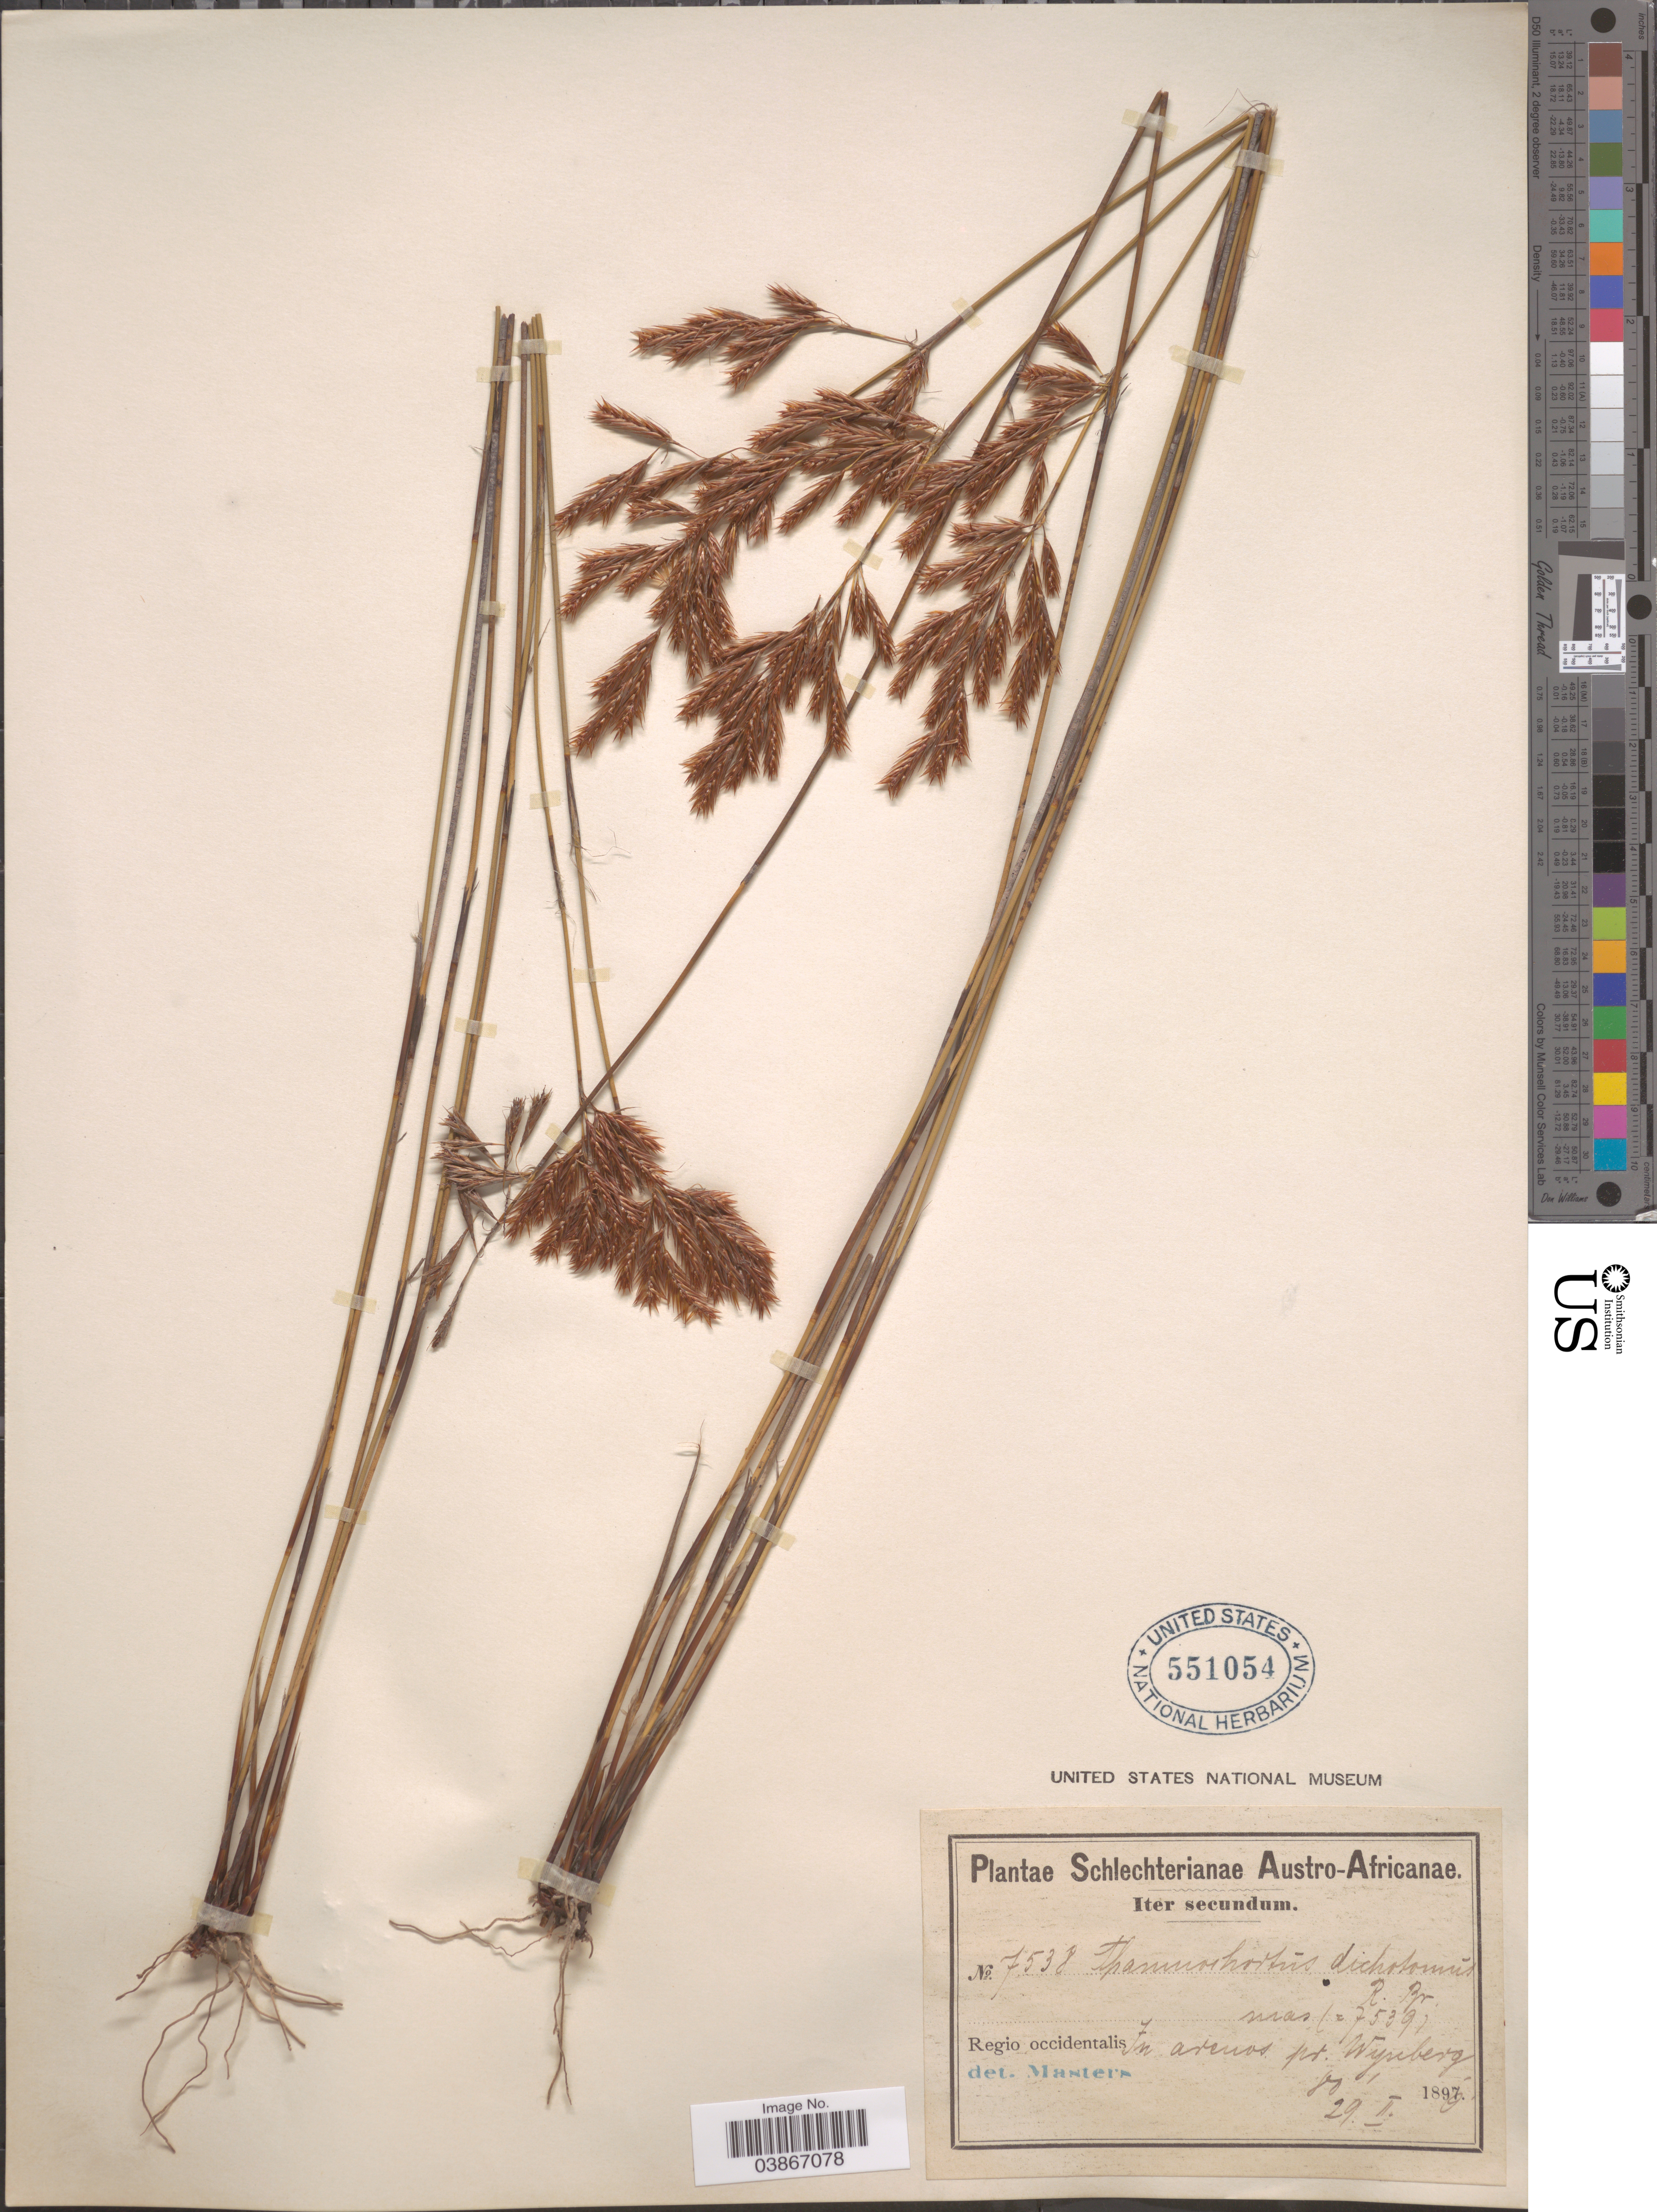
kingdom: Plantae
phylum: Tracheophyta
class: Liliopsida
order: Poales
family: Restionaceae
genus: Thamnochortus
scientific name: Thamnochortus dichotomus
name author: R. Br.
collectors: Schlechter, --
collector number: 7538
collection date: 1896-02-29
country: South Africa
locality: Austro-Africanae. Regio occidentalis In arenos pt. Wynberg.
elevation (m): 24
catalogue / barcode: US 551054